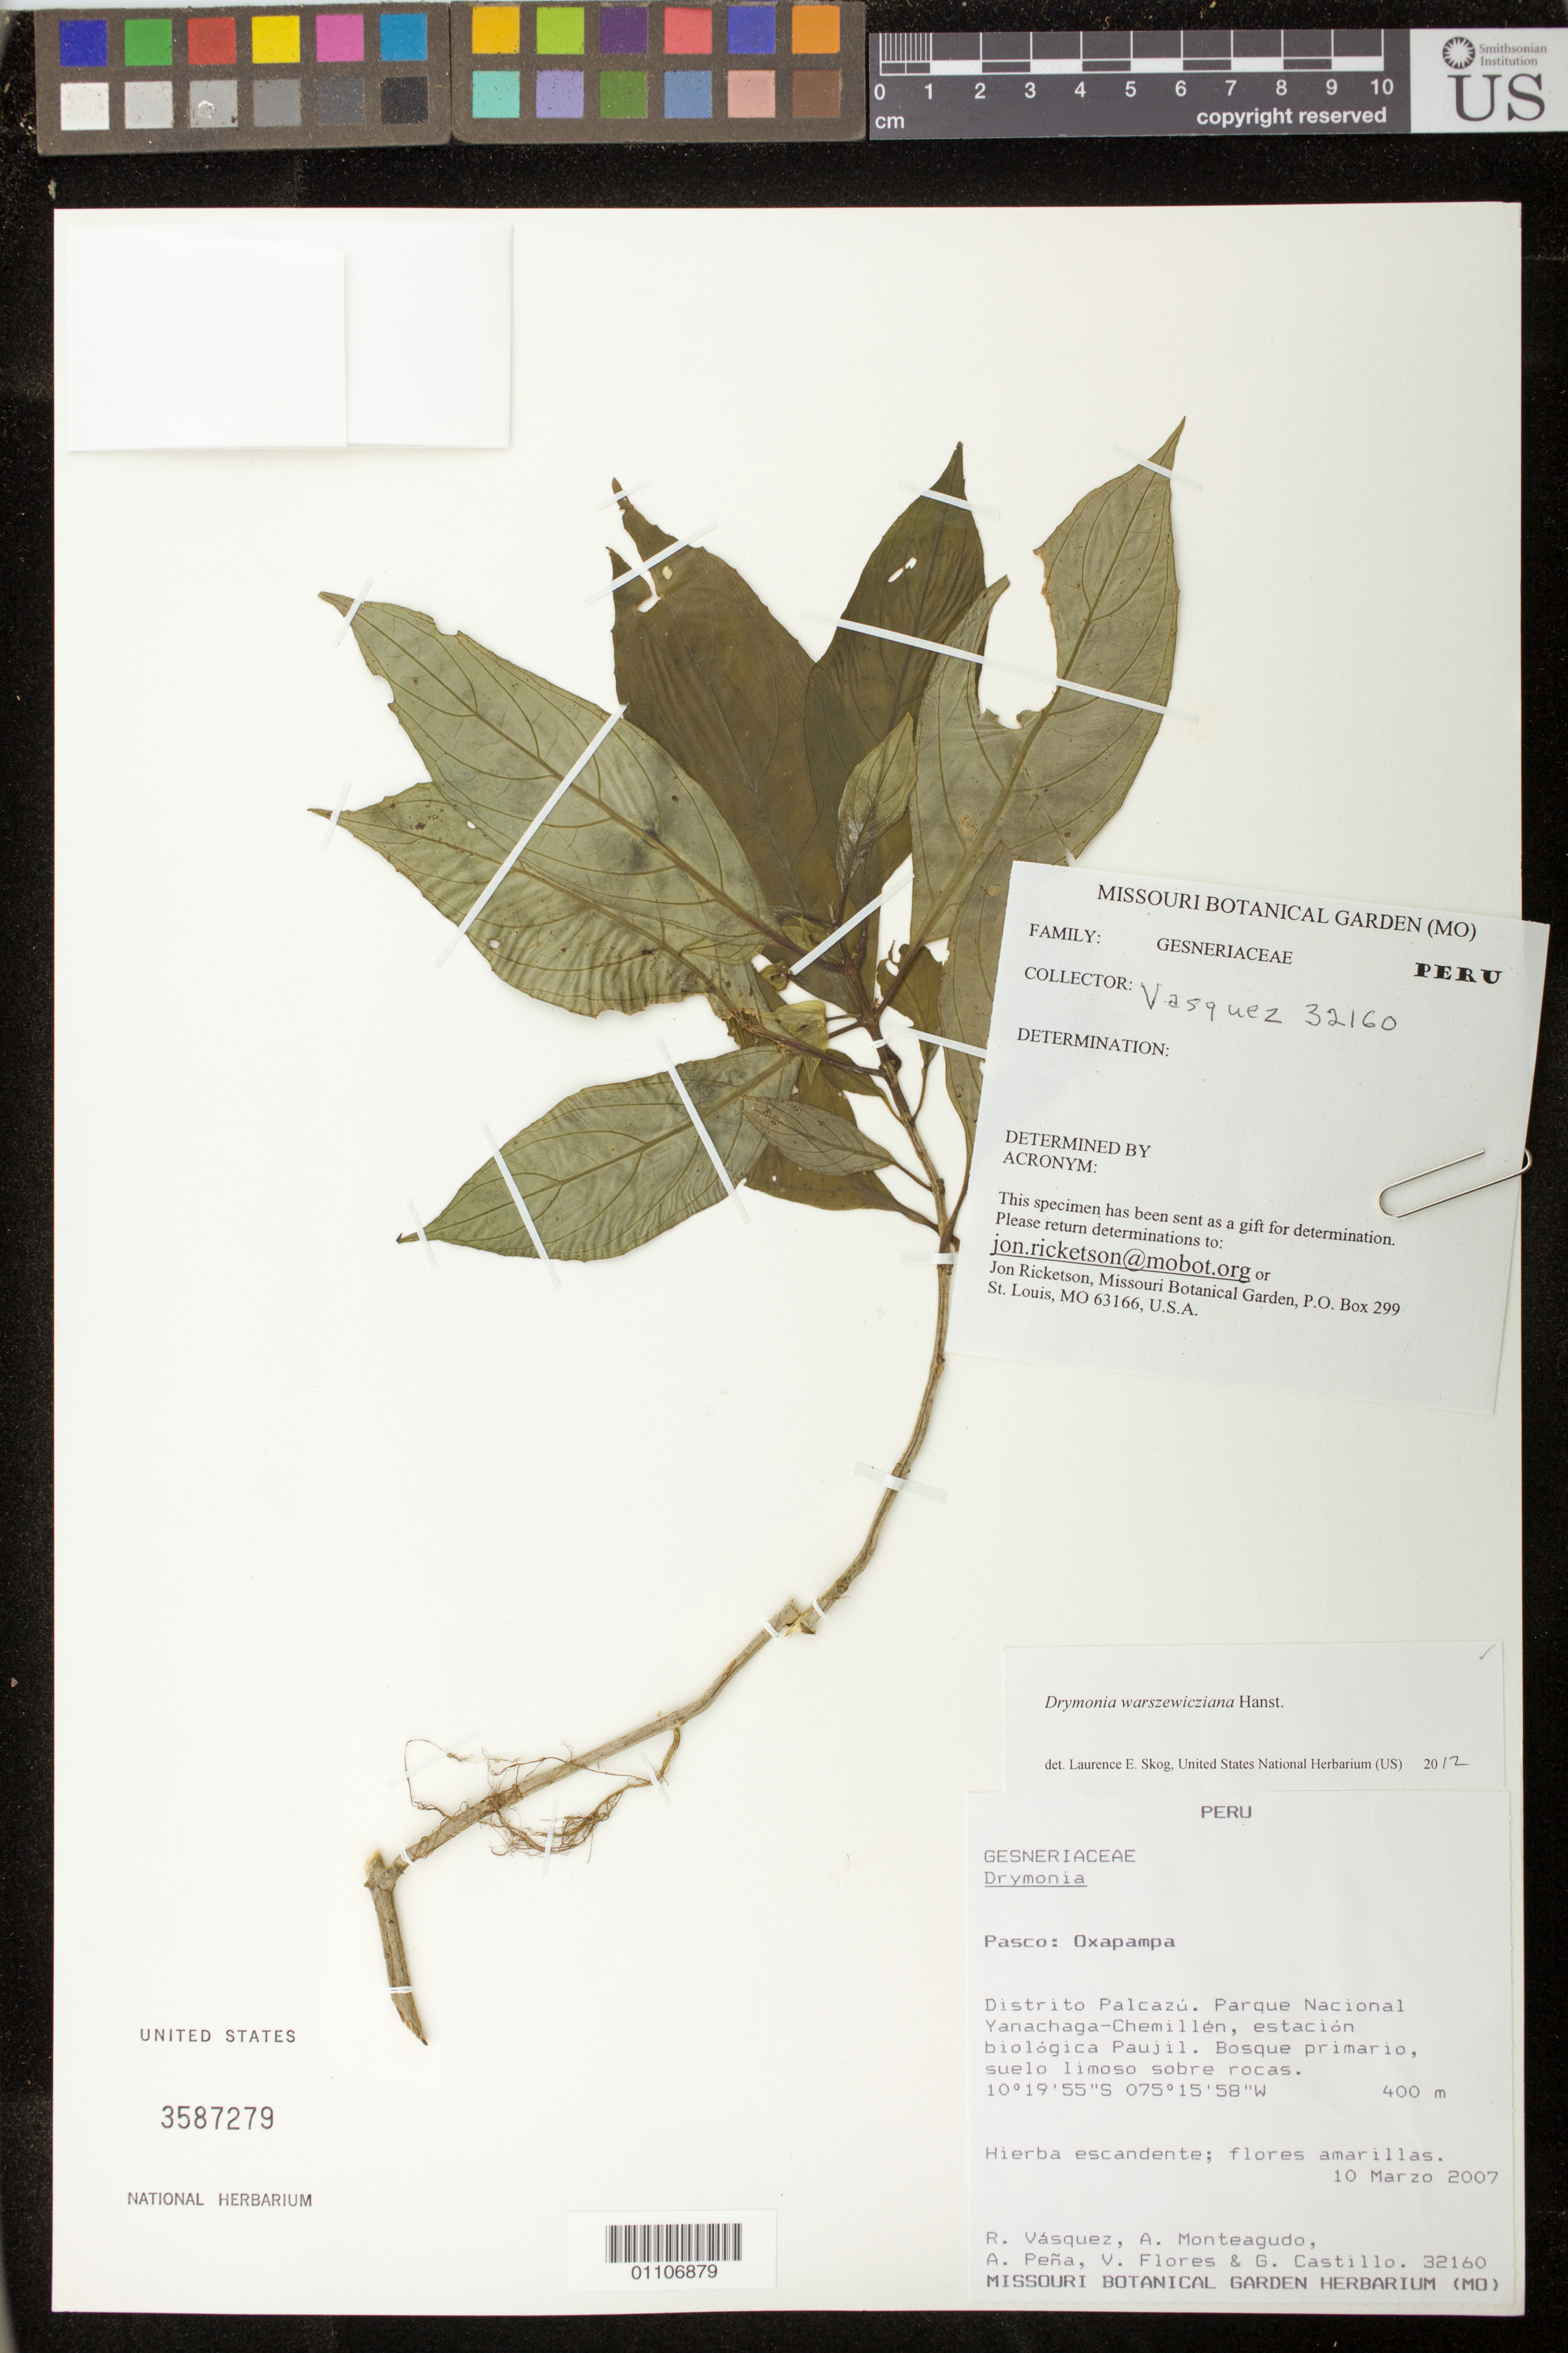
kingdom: Plantae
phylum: Tracheophyta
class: Magnoliopsida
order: Lamiales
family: Gesneriaceae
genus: Drymonia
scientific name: Drymonia warszewicziana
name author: Hanst.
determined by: Skog, Laurence E.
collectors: R. Vásquez, A. Monteagudo, A. Pena, V. Flores & G. Castillo C.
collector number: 32160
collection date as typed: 10 Mar 2007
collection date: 2007-03-10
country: Peru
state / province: Pasco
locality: Oxapampa: Distrito Palcazu. Parque Nacional Yanachaga-Chemillen, estacion biologica Paujil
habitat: Bosque primario, suelo limoso sobre rocas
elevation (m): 400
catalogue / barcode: US 3587279